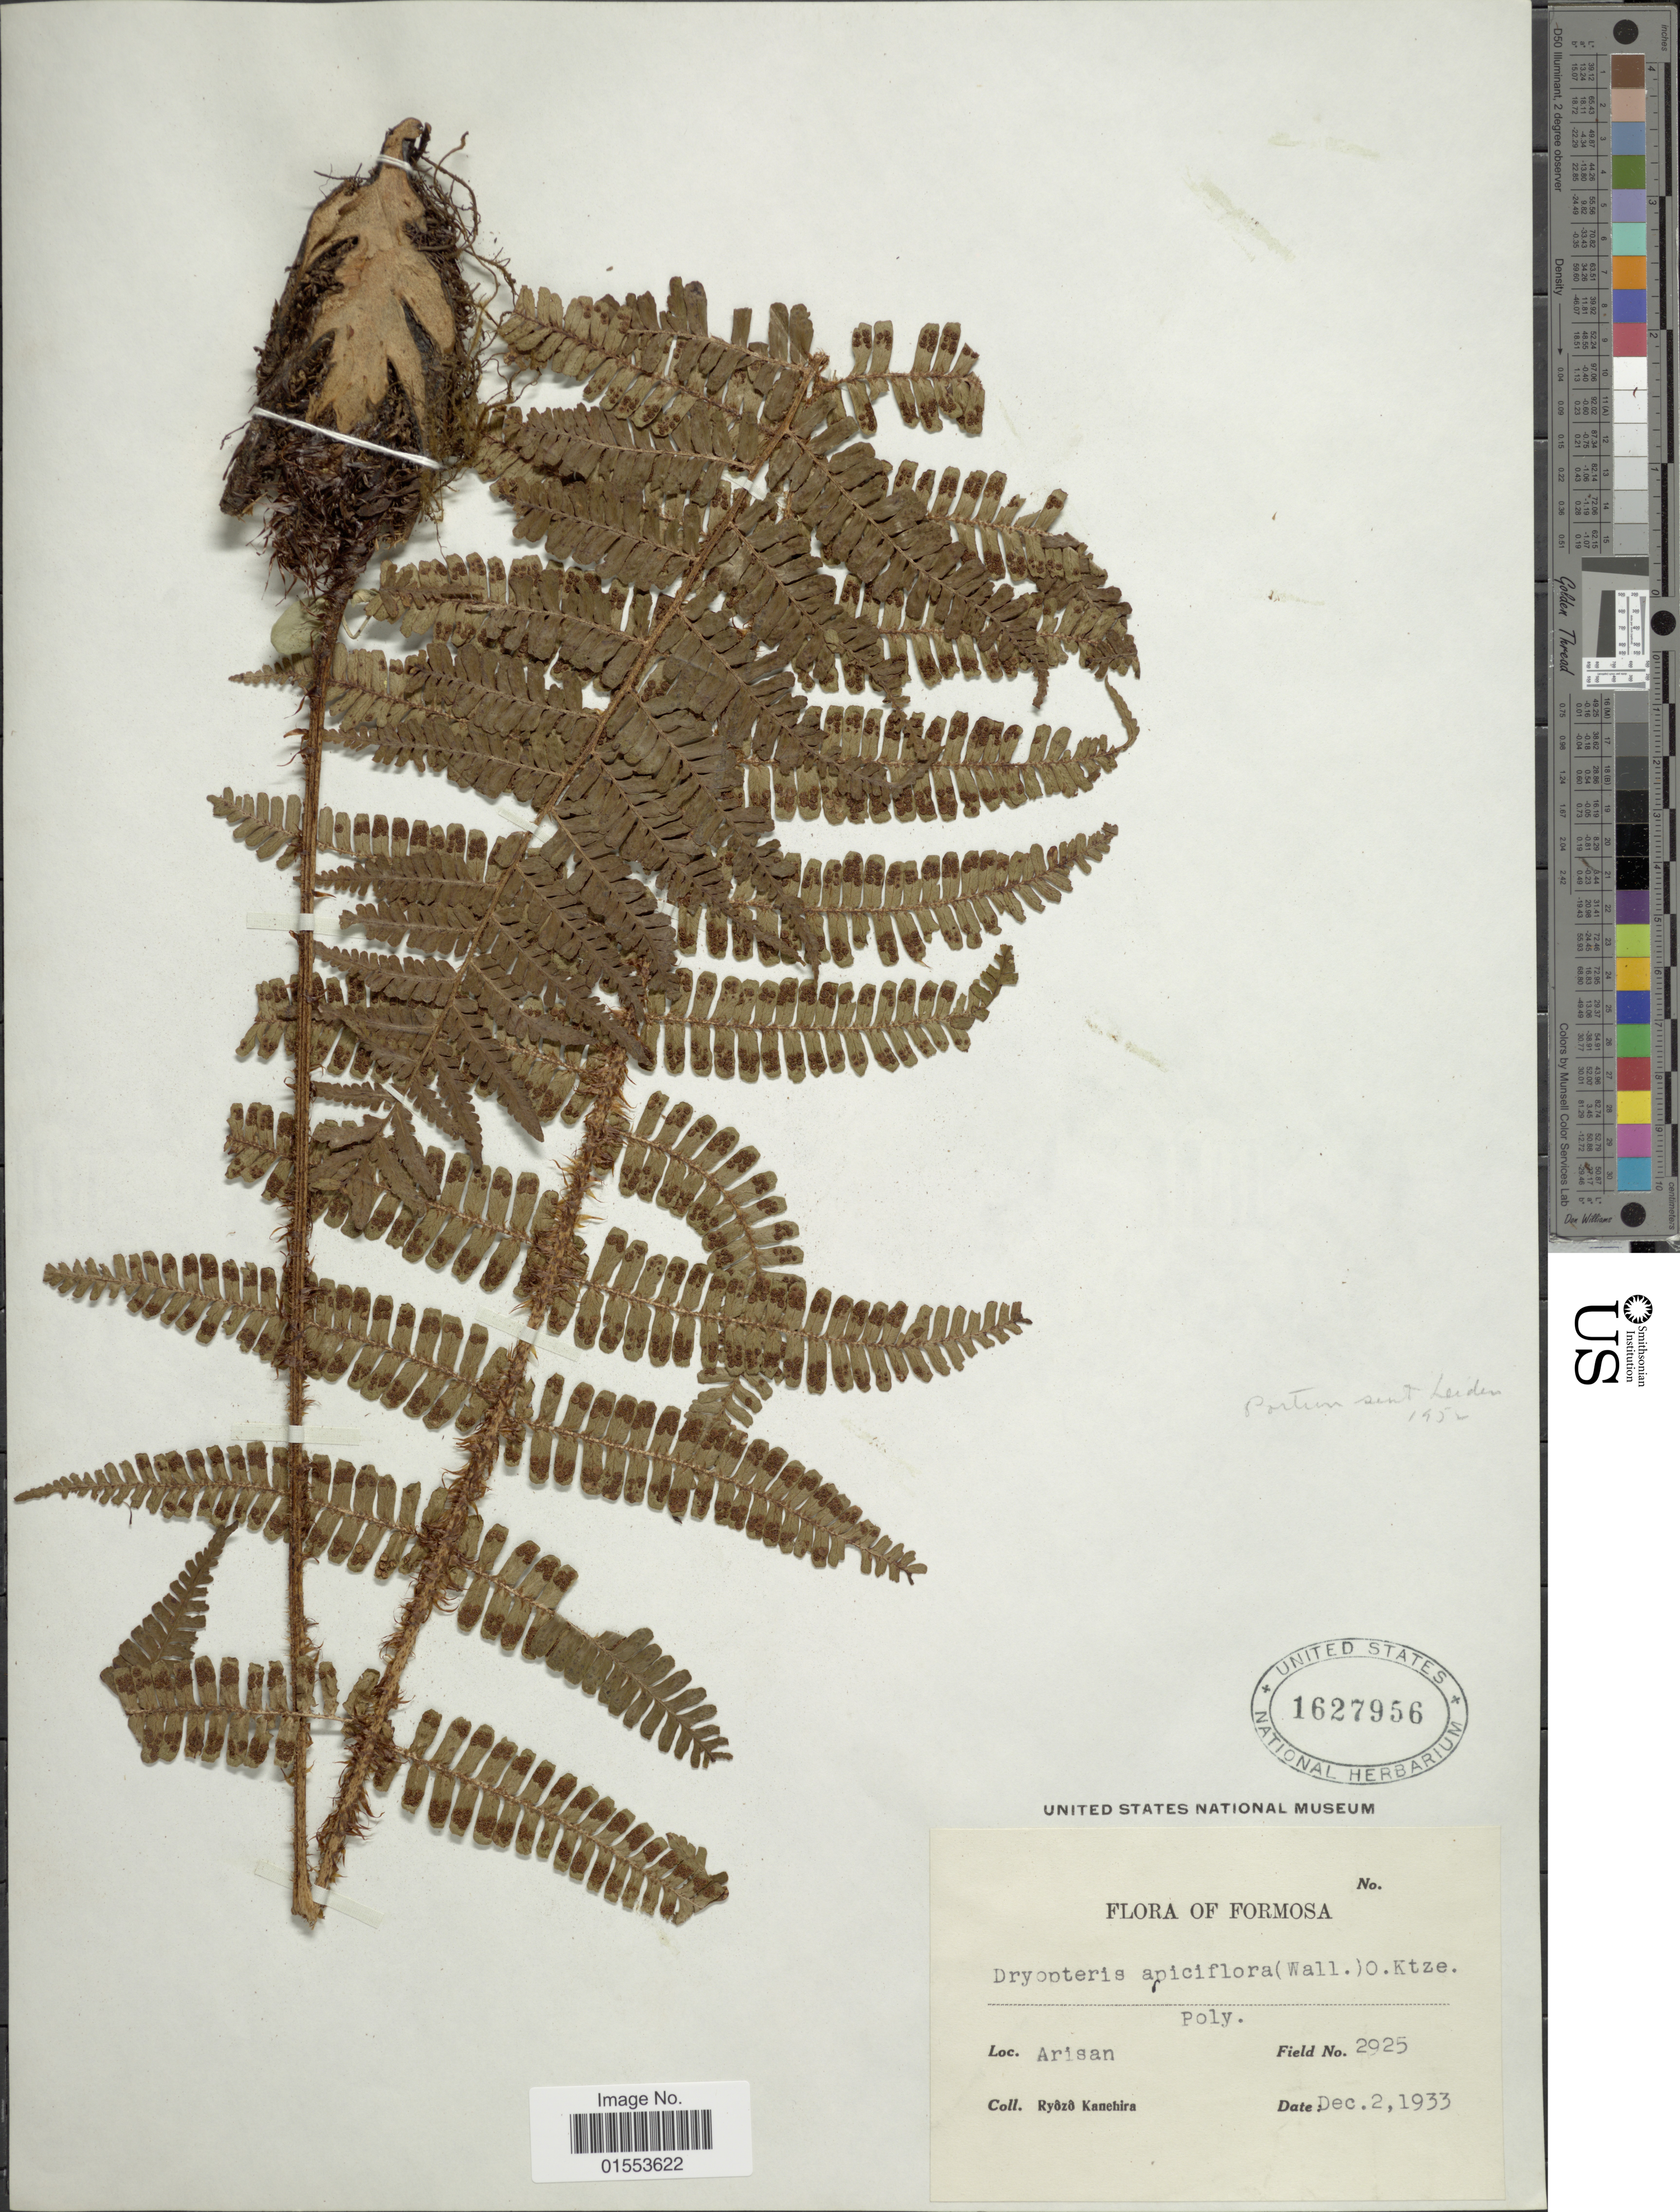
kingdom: Plantae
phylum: Tracheophyta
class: Polypodiopsida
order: Polypodiales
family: Dryopteridaceae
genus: Dryopteris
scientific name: Dryopteris apiciflora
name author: (Wall. ex Mett.) Kuntze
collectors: R. Kanehira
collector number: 2925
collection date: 1933-12-02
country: Taiwan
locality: Arisan. Formosa.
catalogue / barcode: US 1627956